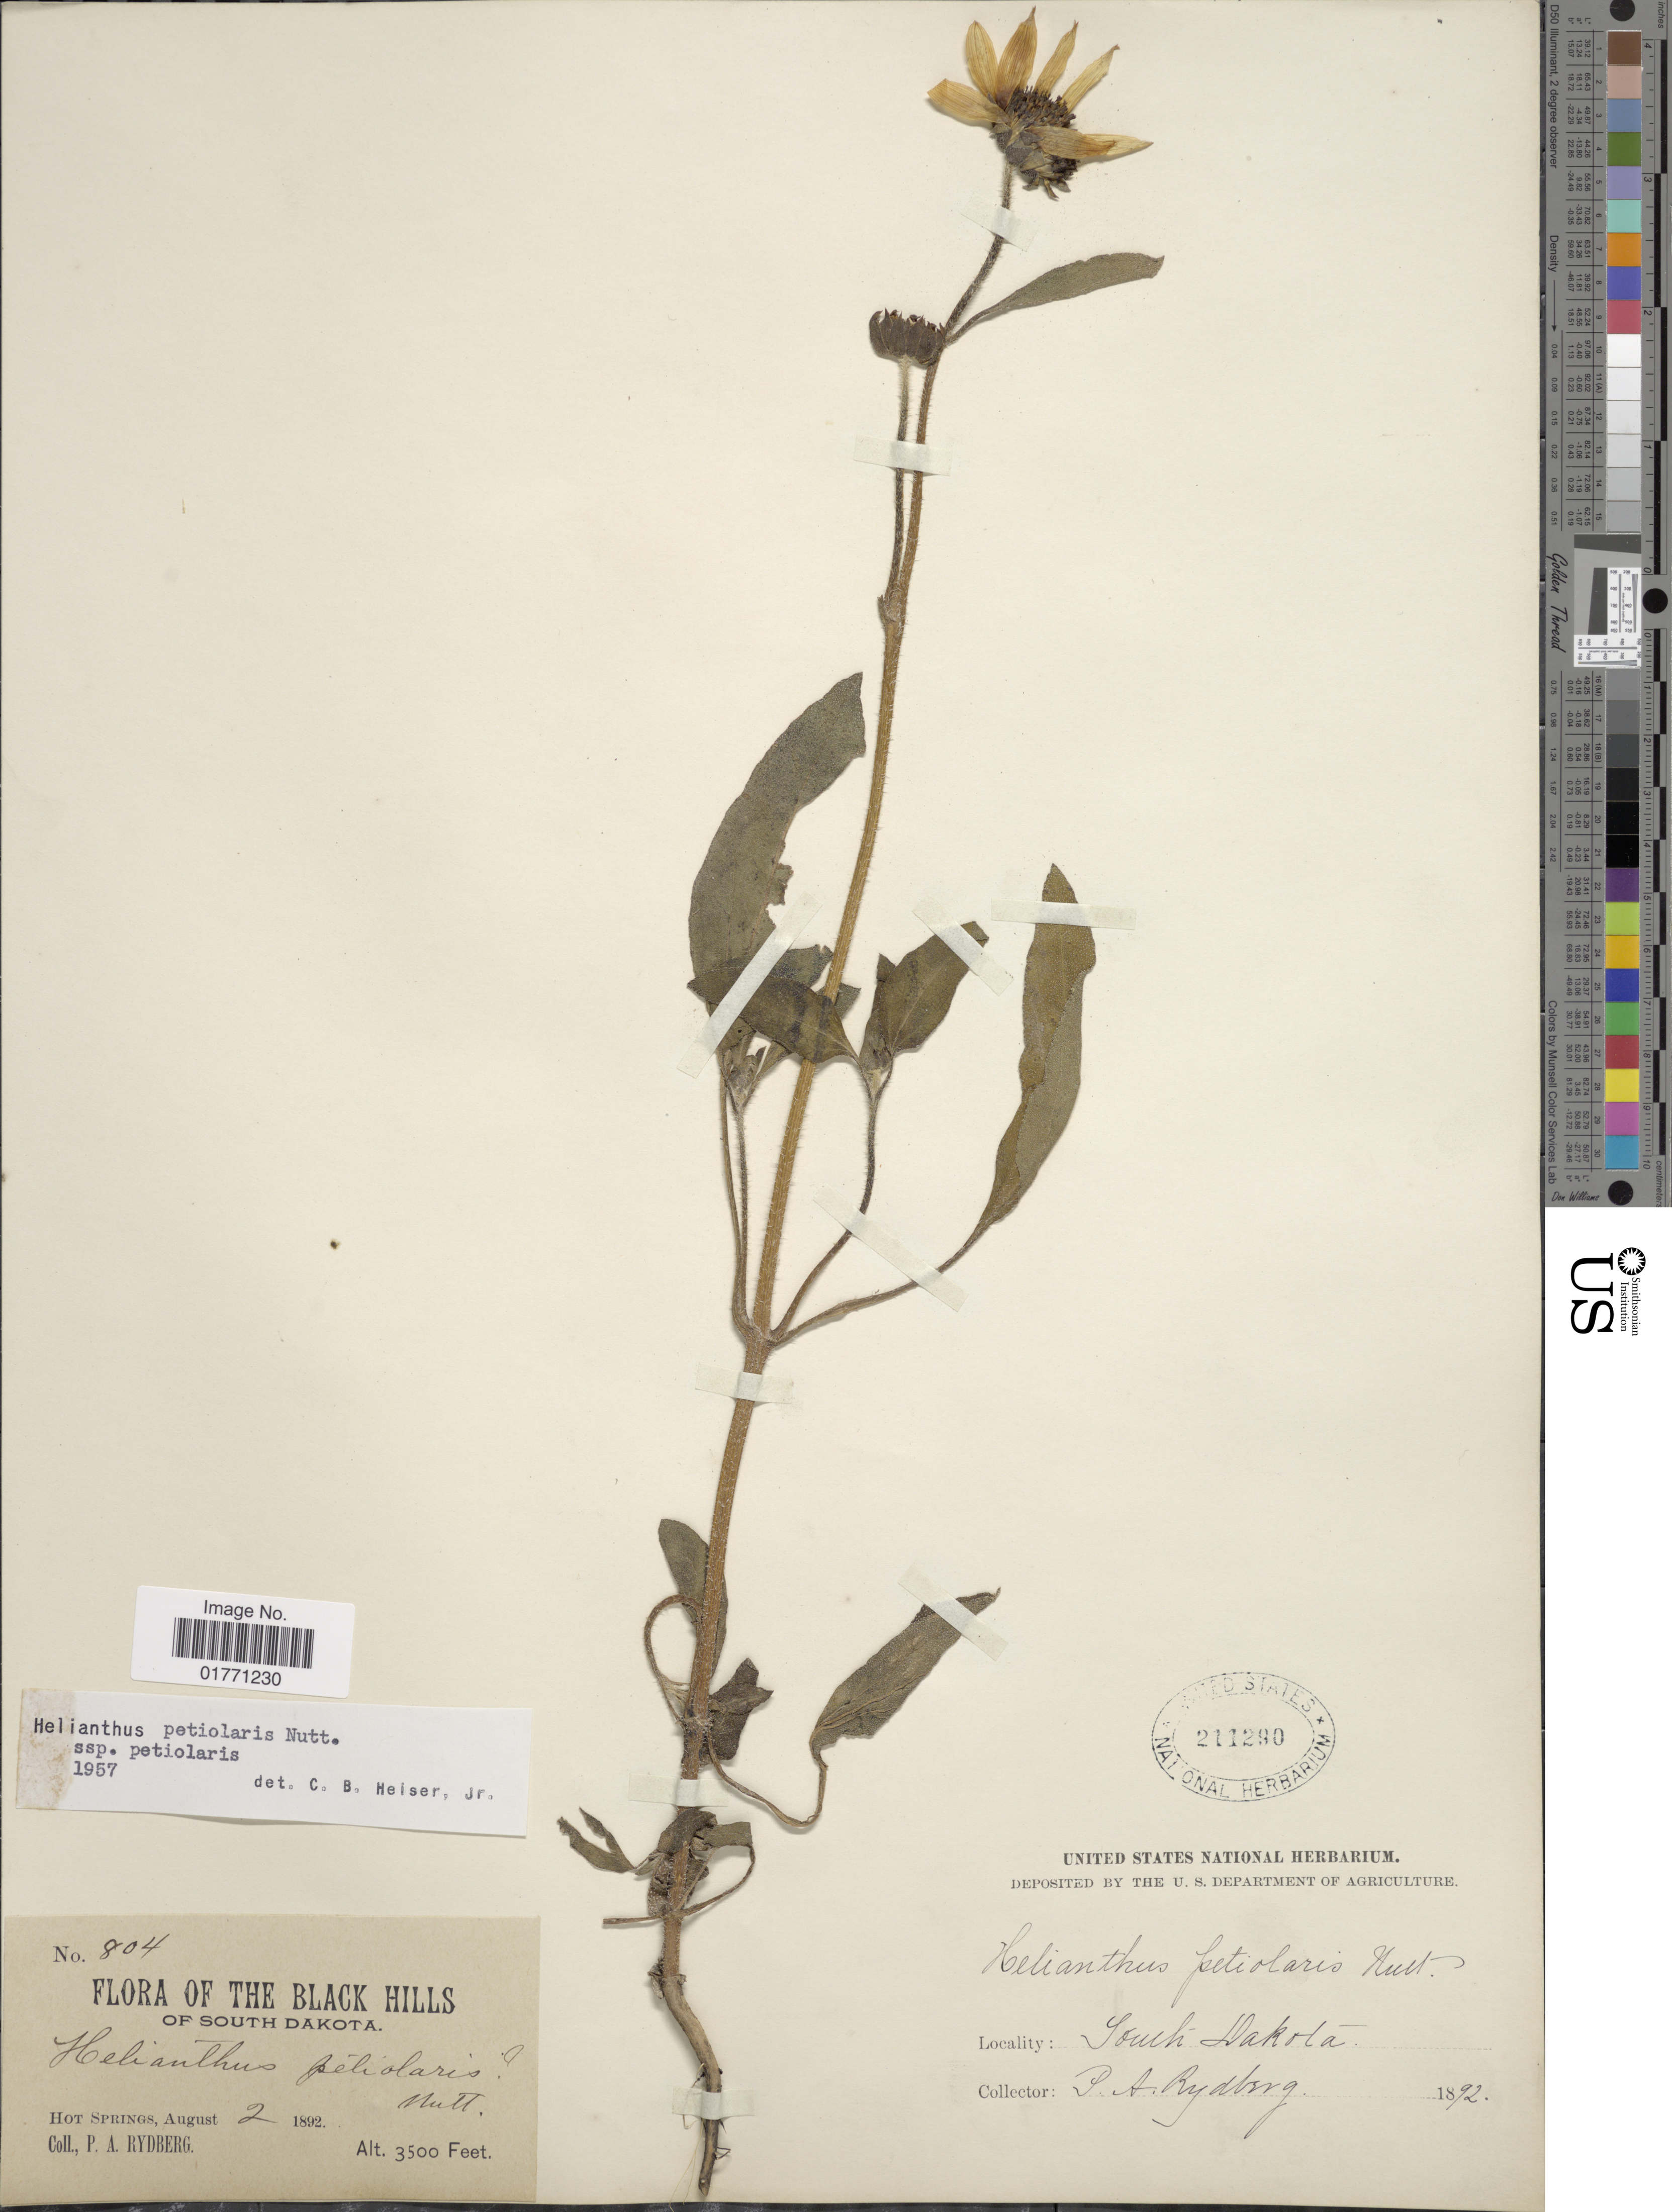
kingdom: Plantae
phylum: Tracheophyta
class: Magnoliopsida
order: Asterales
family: Asteraceae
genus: Helianthus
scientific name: Helianthus petiolaris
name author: Nutt.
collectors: P. A. Rydberg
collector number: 804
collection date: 1892-08-02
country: United States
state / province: South Dakota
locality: The Black Hills, Hot Springs.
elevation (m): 1067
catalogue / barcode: US 211290